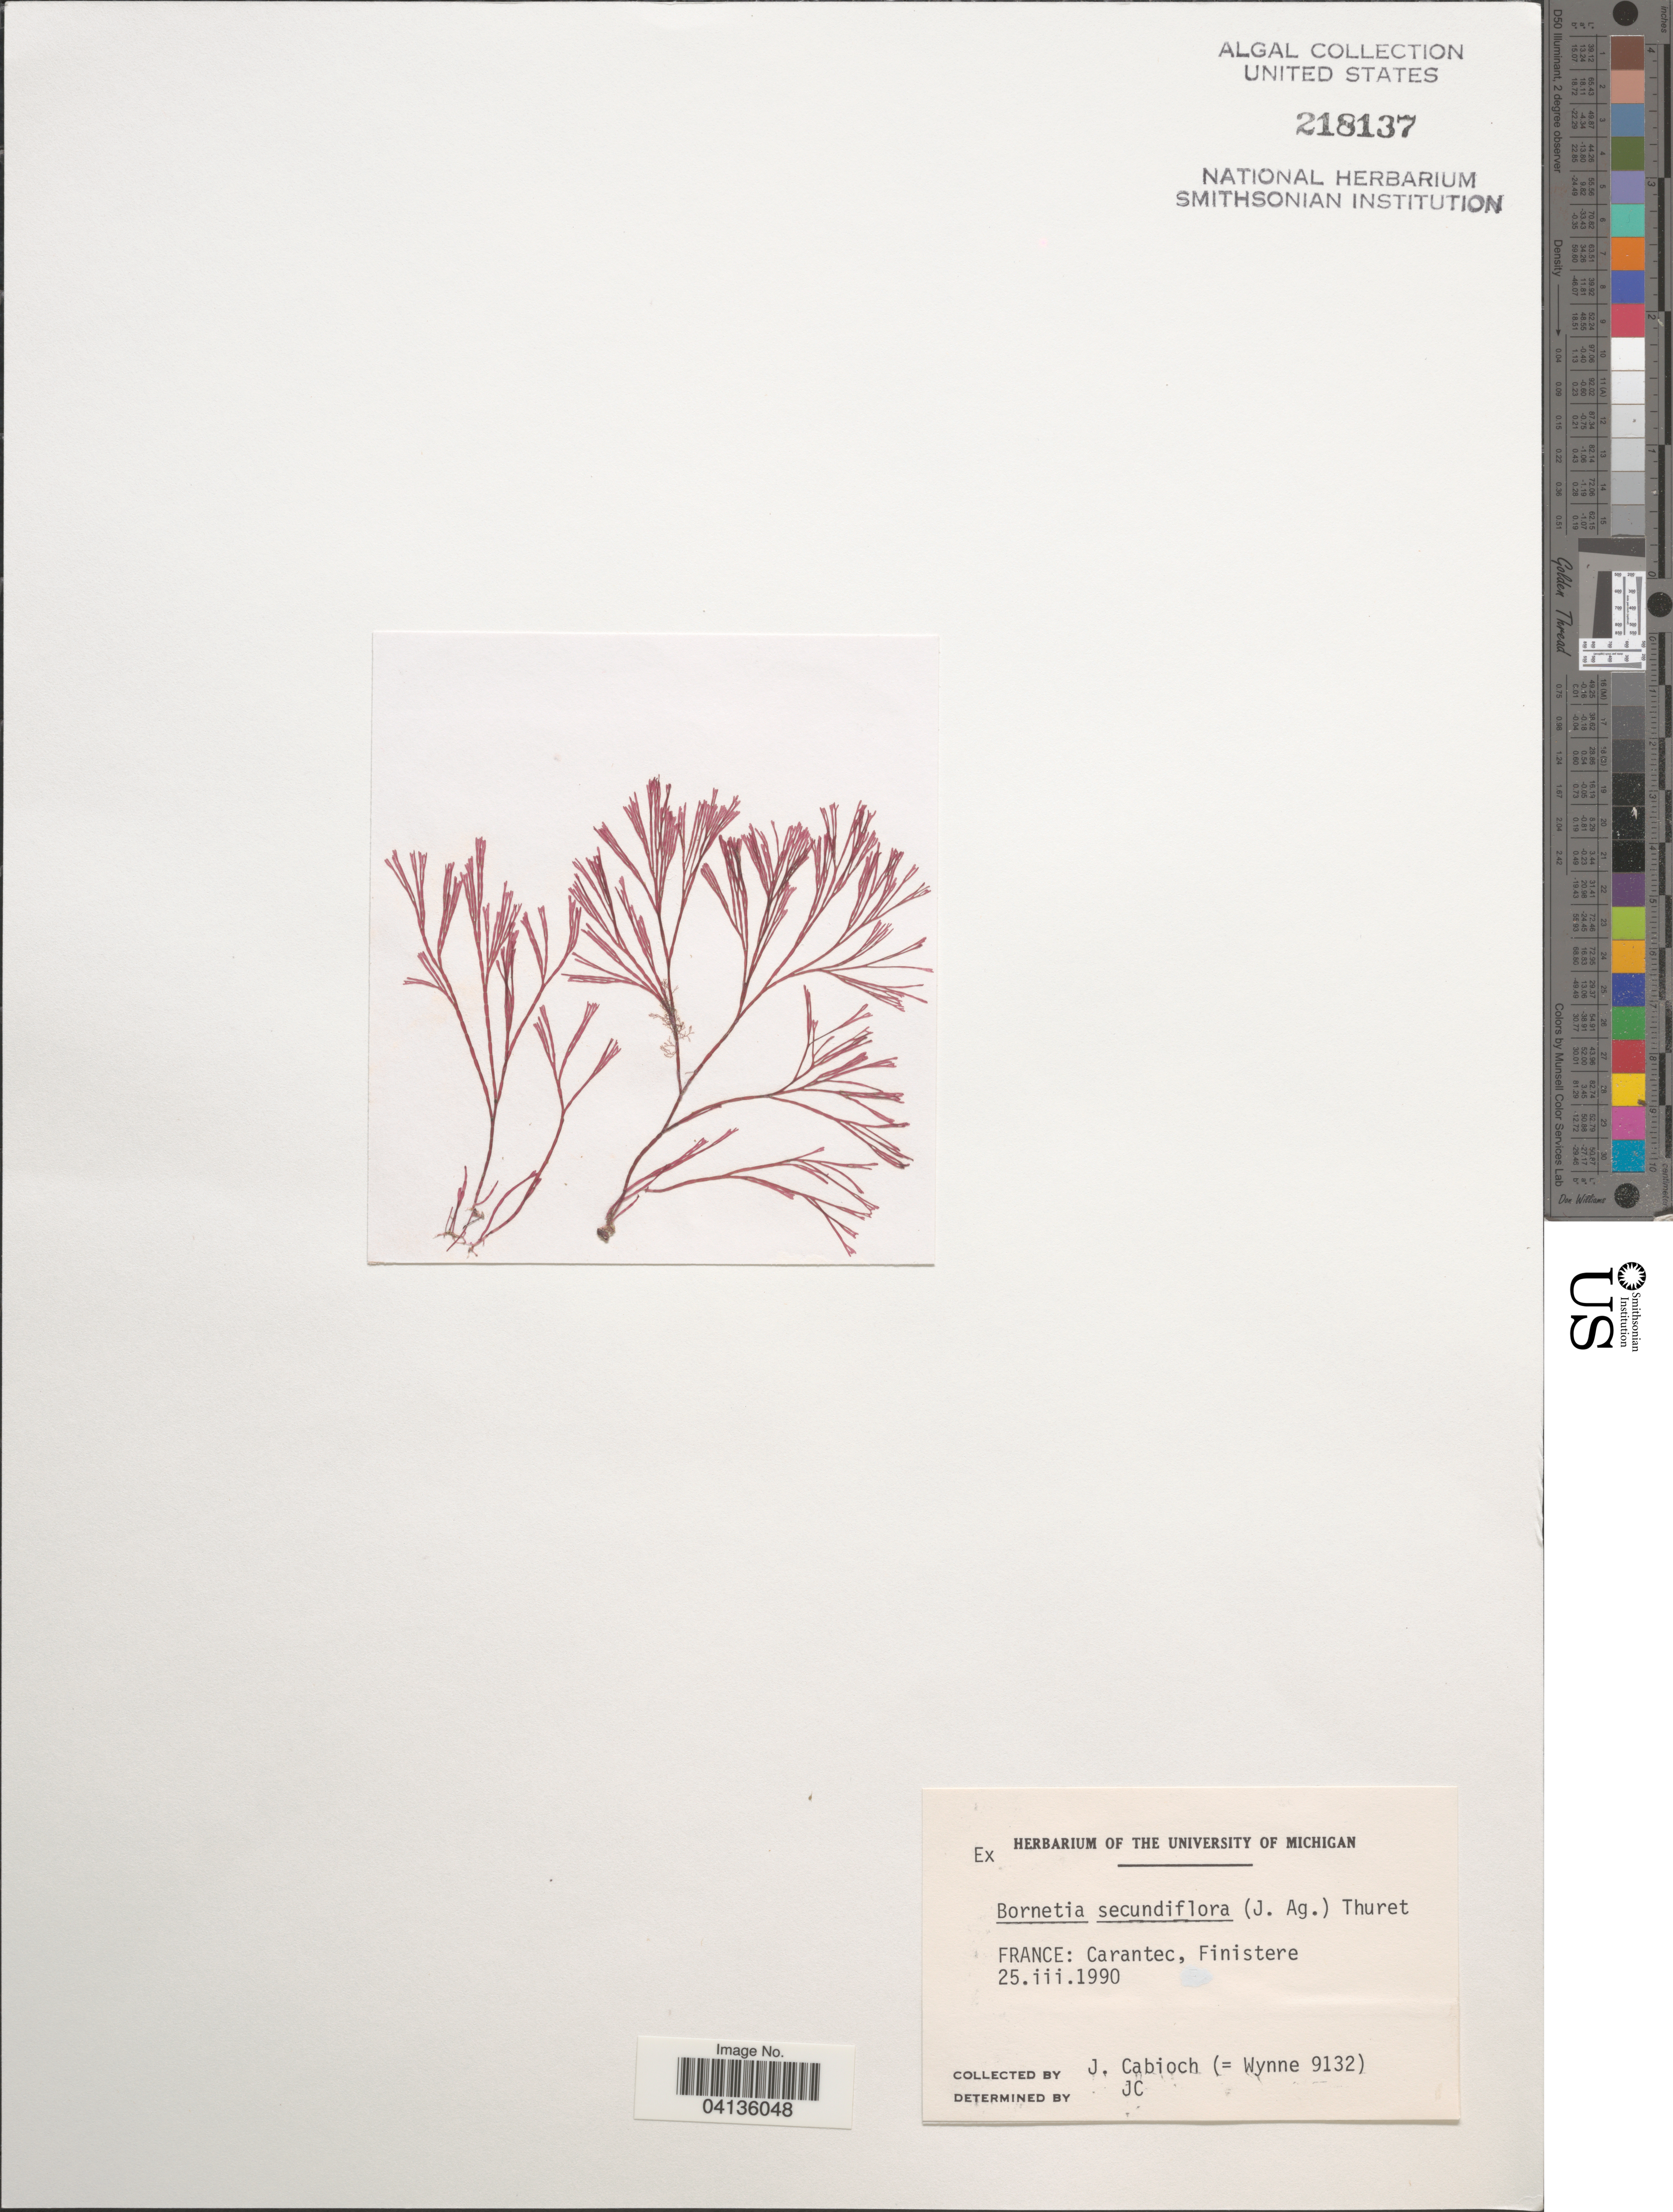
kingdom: Plantae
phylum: Rhodophyta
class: Florideophyceae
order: Ceramiales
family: Ceramiaceae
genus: Bornetia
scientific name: Bornetia secundiflora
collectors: J. Cabioch & Wynne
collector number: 9132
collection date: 1990-03-25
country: France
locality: Carantec, Finistere.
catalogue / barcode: US 218137